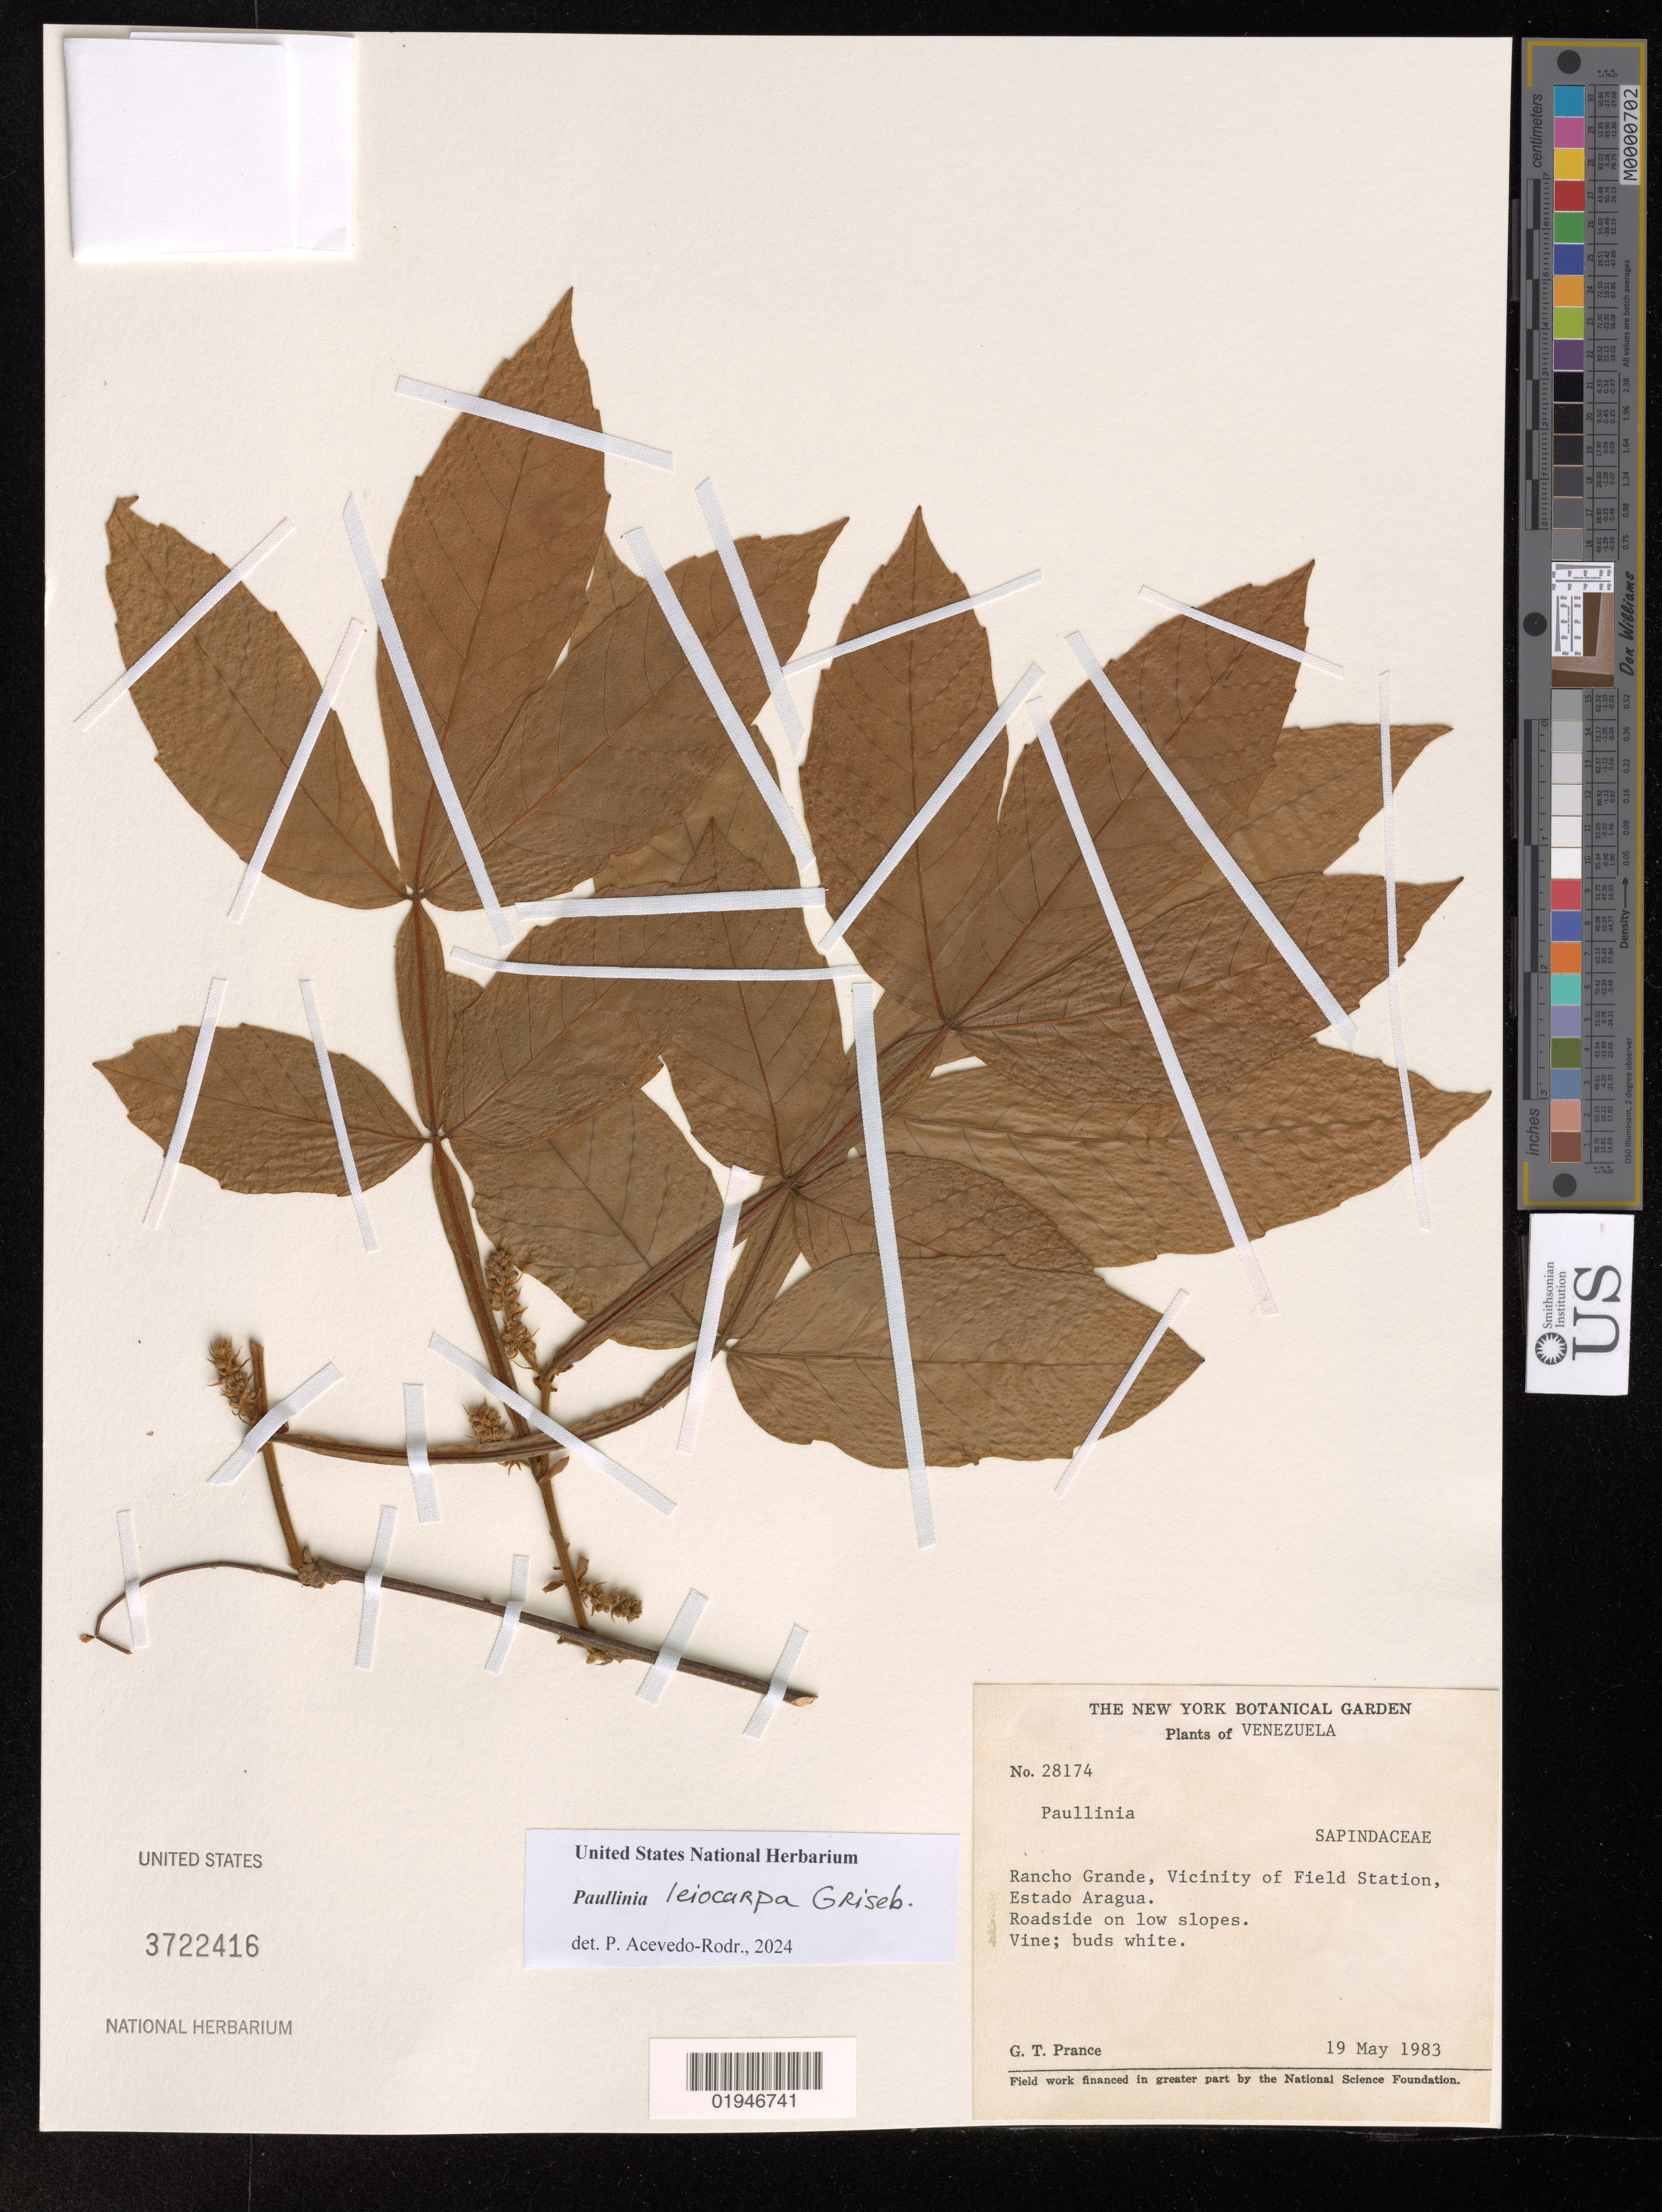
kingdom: Plantae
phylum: Tracheophyta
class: Magnoliopsida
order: Sapindales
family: Sapindaceae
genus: Paullinia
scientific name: Paullinia leiocarpa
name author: Griseb.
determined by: Acevedo-Rodriguez, P., (US), Smithsonian Institution - National Museum of Natural History (UNITED STATES)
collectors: G. T. Prance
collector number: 28174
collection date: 1983-05-19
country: Venezuela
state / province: Aragua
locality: Rancho Grande, vicinity of Field Station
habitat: Roadside on low slopes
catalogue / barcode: US 3722416